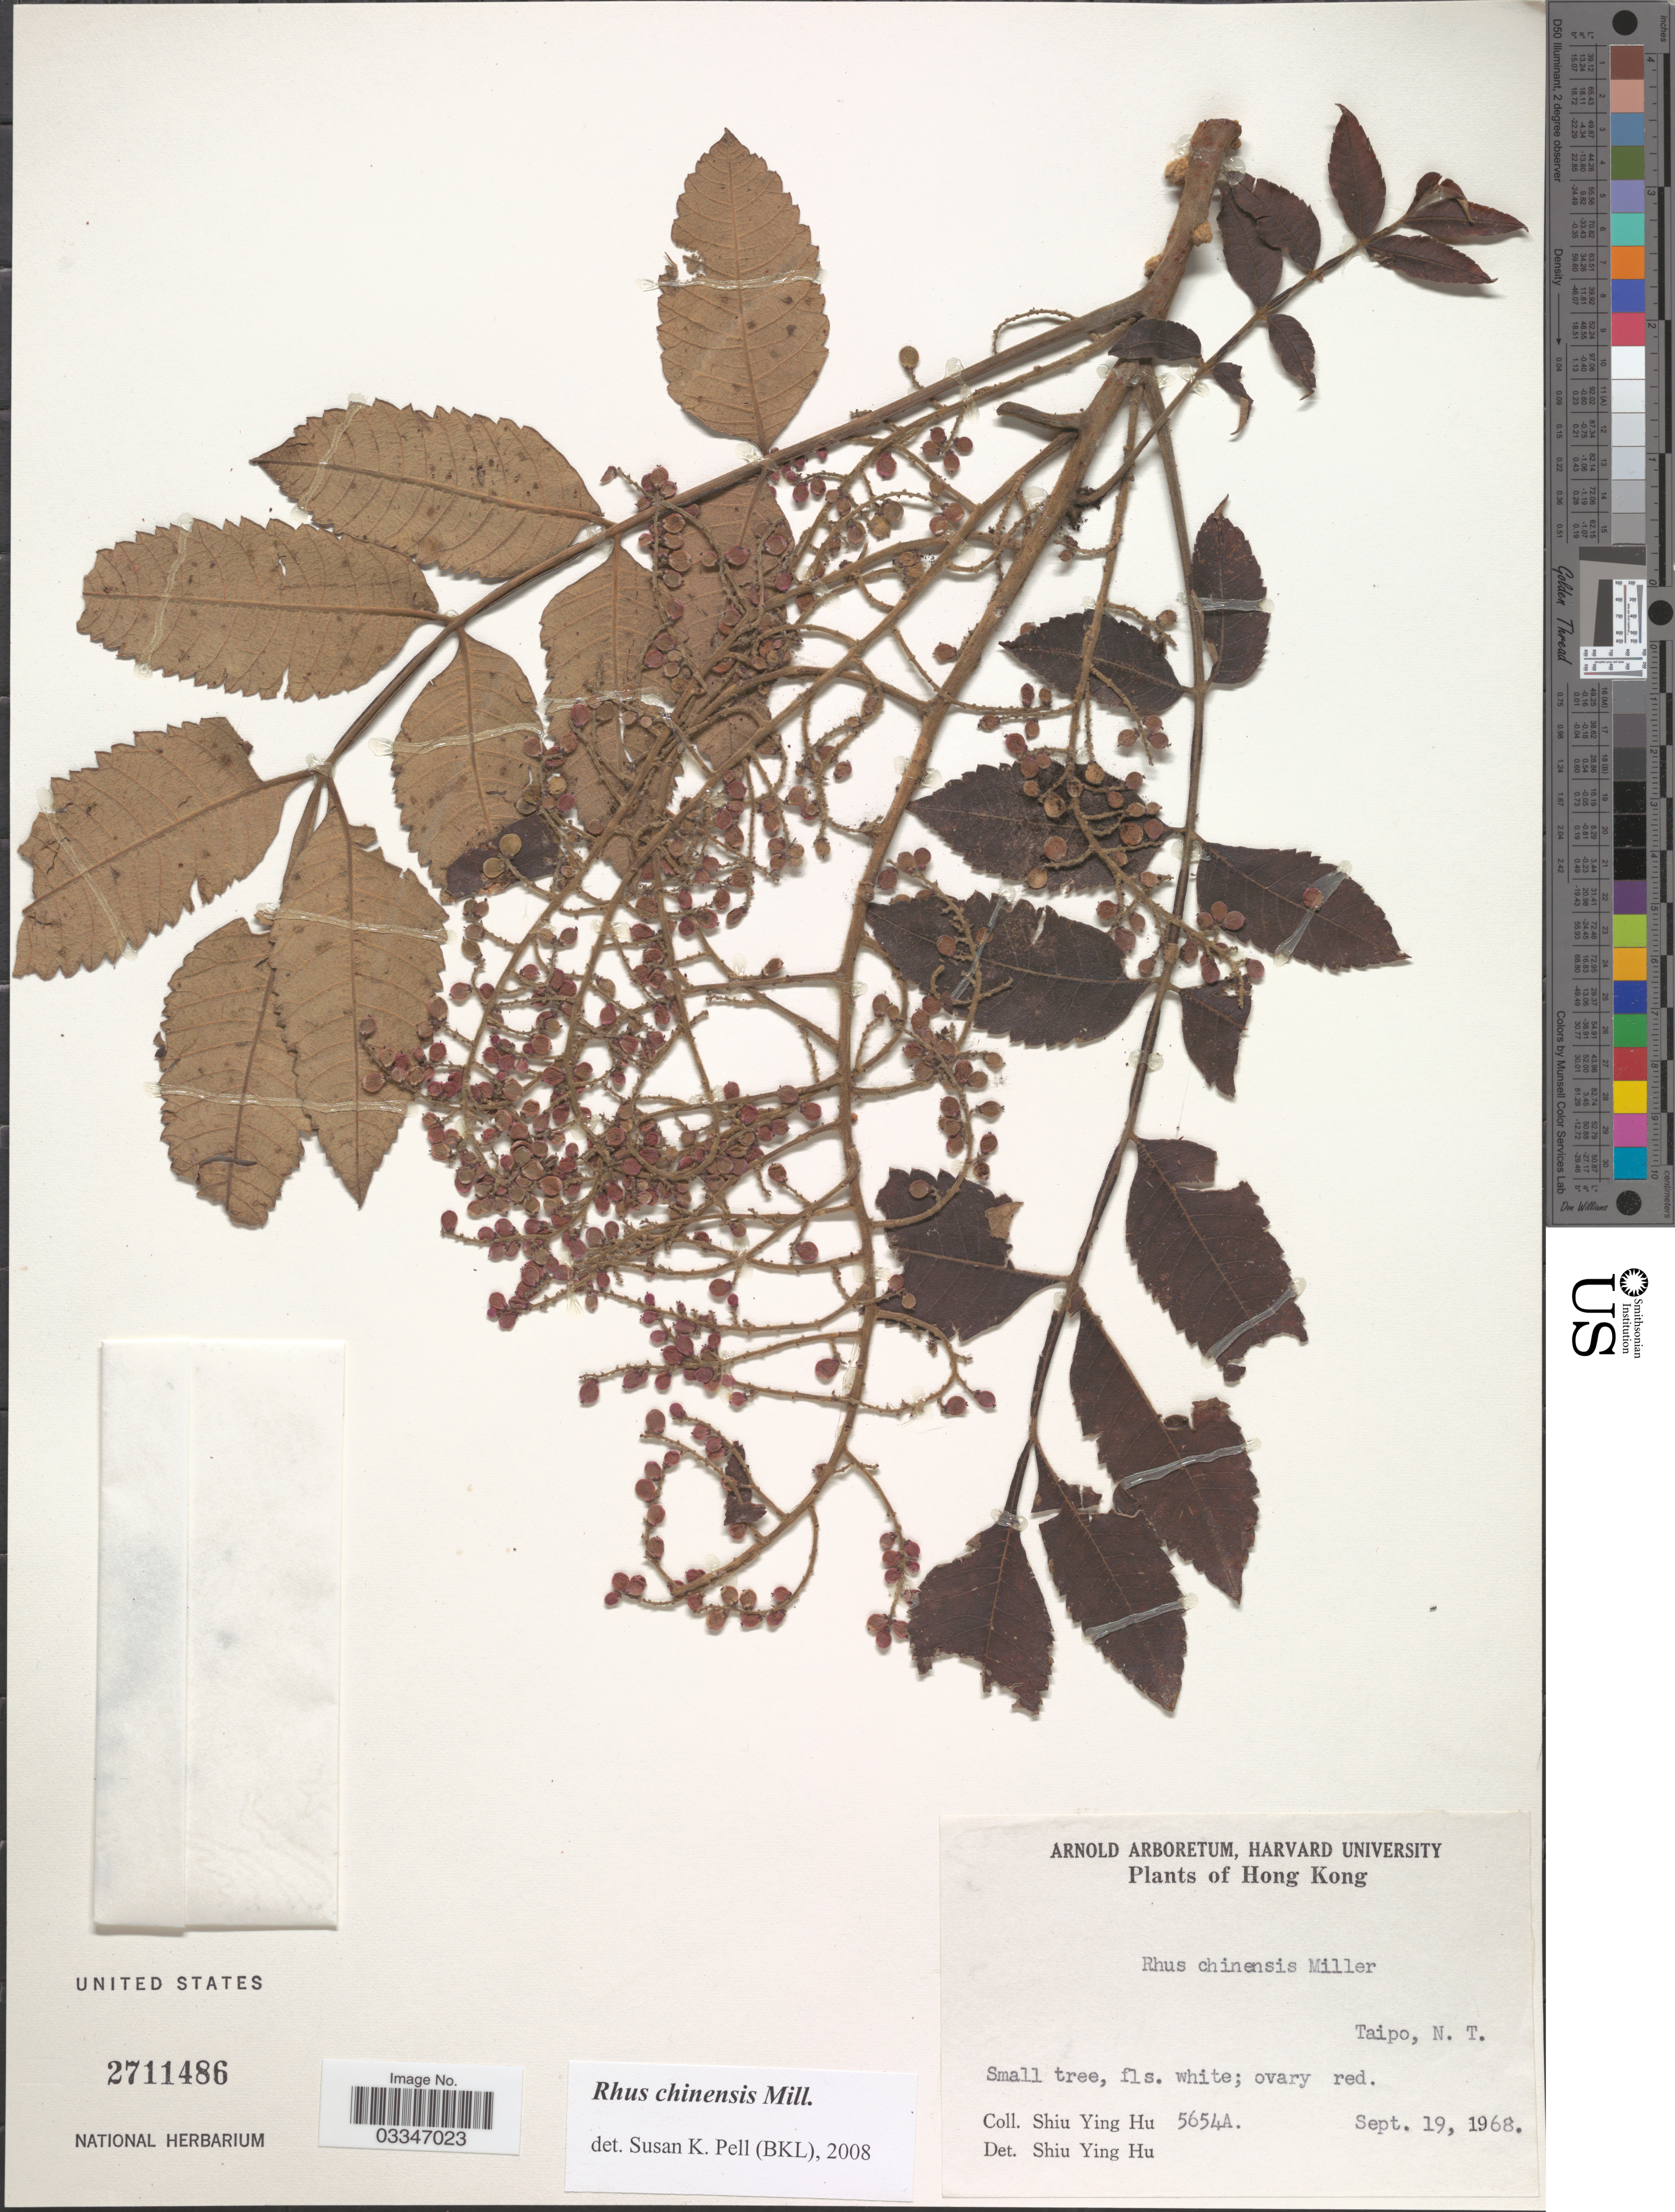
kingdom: Plantae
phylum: Tracheophyta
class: Magnoliopsida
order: Sapindales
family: Anacardiaceae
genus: Rhus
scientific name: Rhus chinensis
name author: Mill.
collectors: S. Y. Hu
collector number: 5654A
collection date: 1968-09-19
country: China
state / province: Hong Kong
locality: Taipo, N.T.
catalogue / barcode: US 2711486